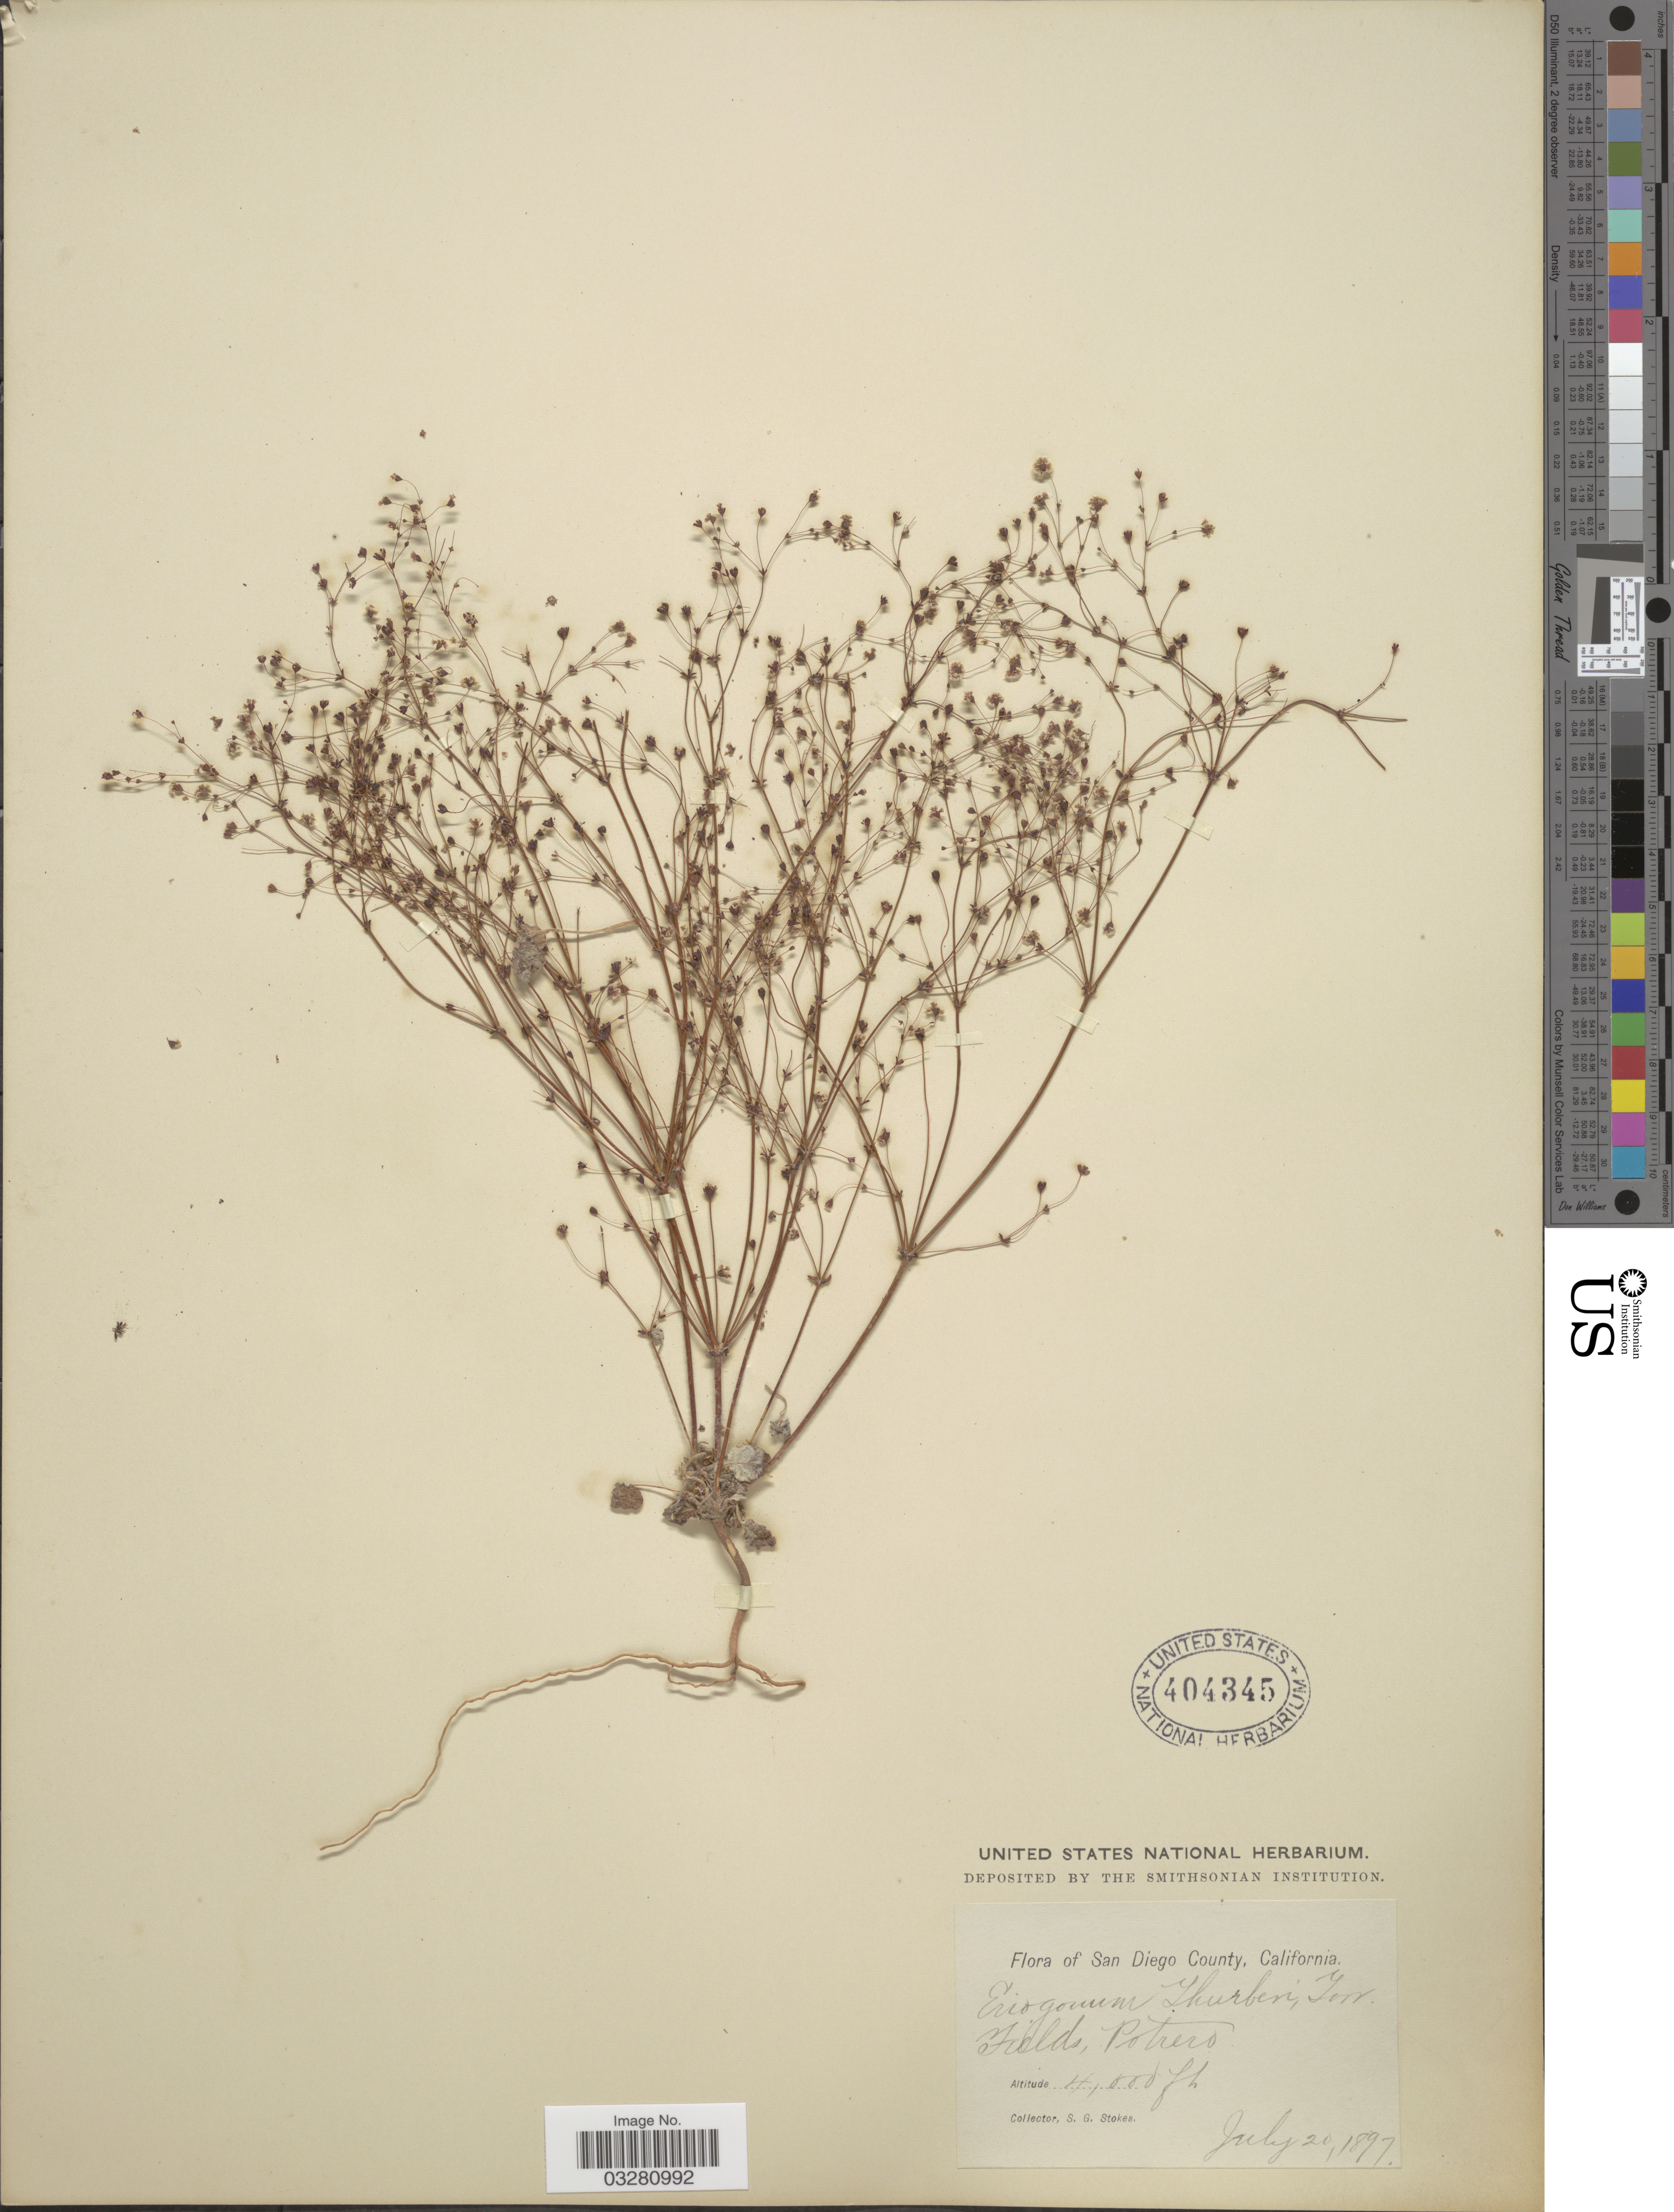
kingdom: Plantae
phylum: Tracheophyta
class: Magnoliopsida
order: Caryophyllales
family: Polygonaceae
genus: Eriogonum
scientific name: Eriogonum thurberi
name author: Torr.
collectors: S. G. Stokes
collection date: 1897-07-20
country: United States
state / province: California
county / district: San Diego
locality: San Diego County. Potrero.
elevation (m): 1219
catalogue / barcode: US 404345